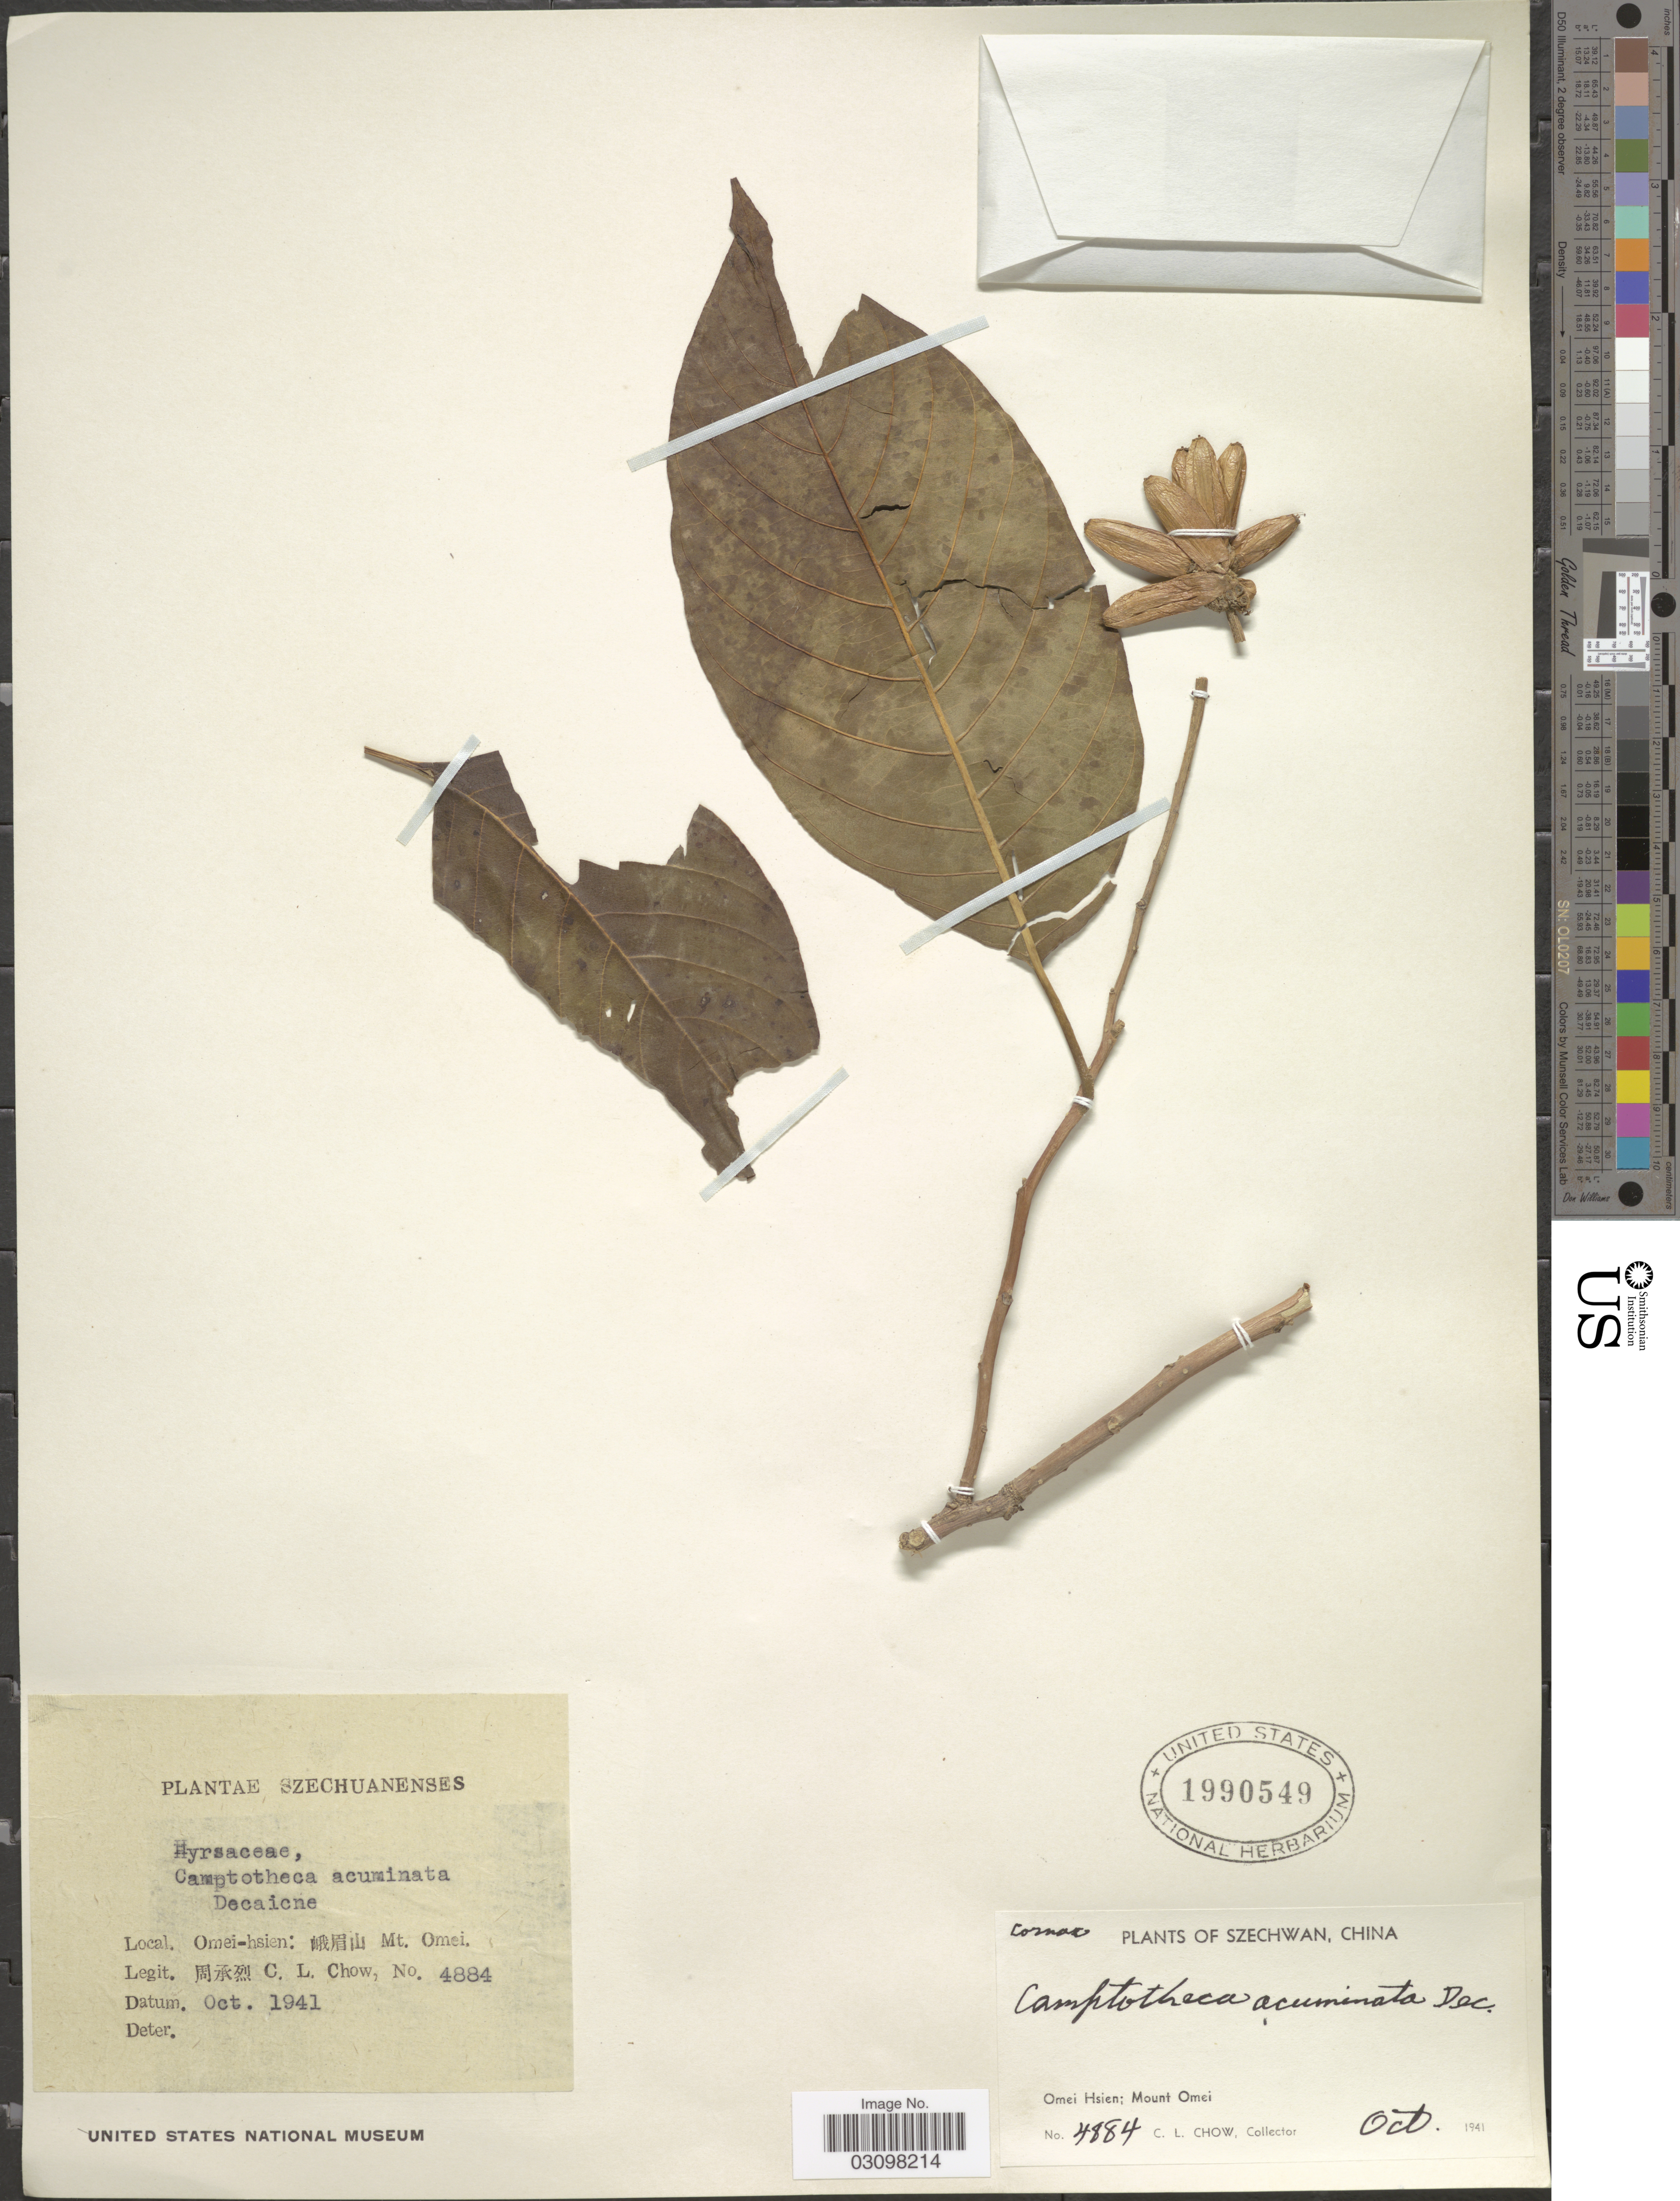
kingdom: Plantae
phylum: Tracheophyta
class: Magnoliopsida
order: Cornales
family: Nyssaceae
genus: Camptotheca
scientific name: Camptotheca acuminata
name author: Decne.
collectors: C. Chow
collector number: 4884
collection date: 1941-10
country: China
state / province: Sichuan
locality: Szechuanenses. Omei-hsien: Mt. Omei.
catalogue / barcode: US 1990549